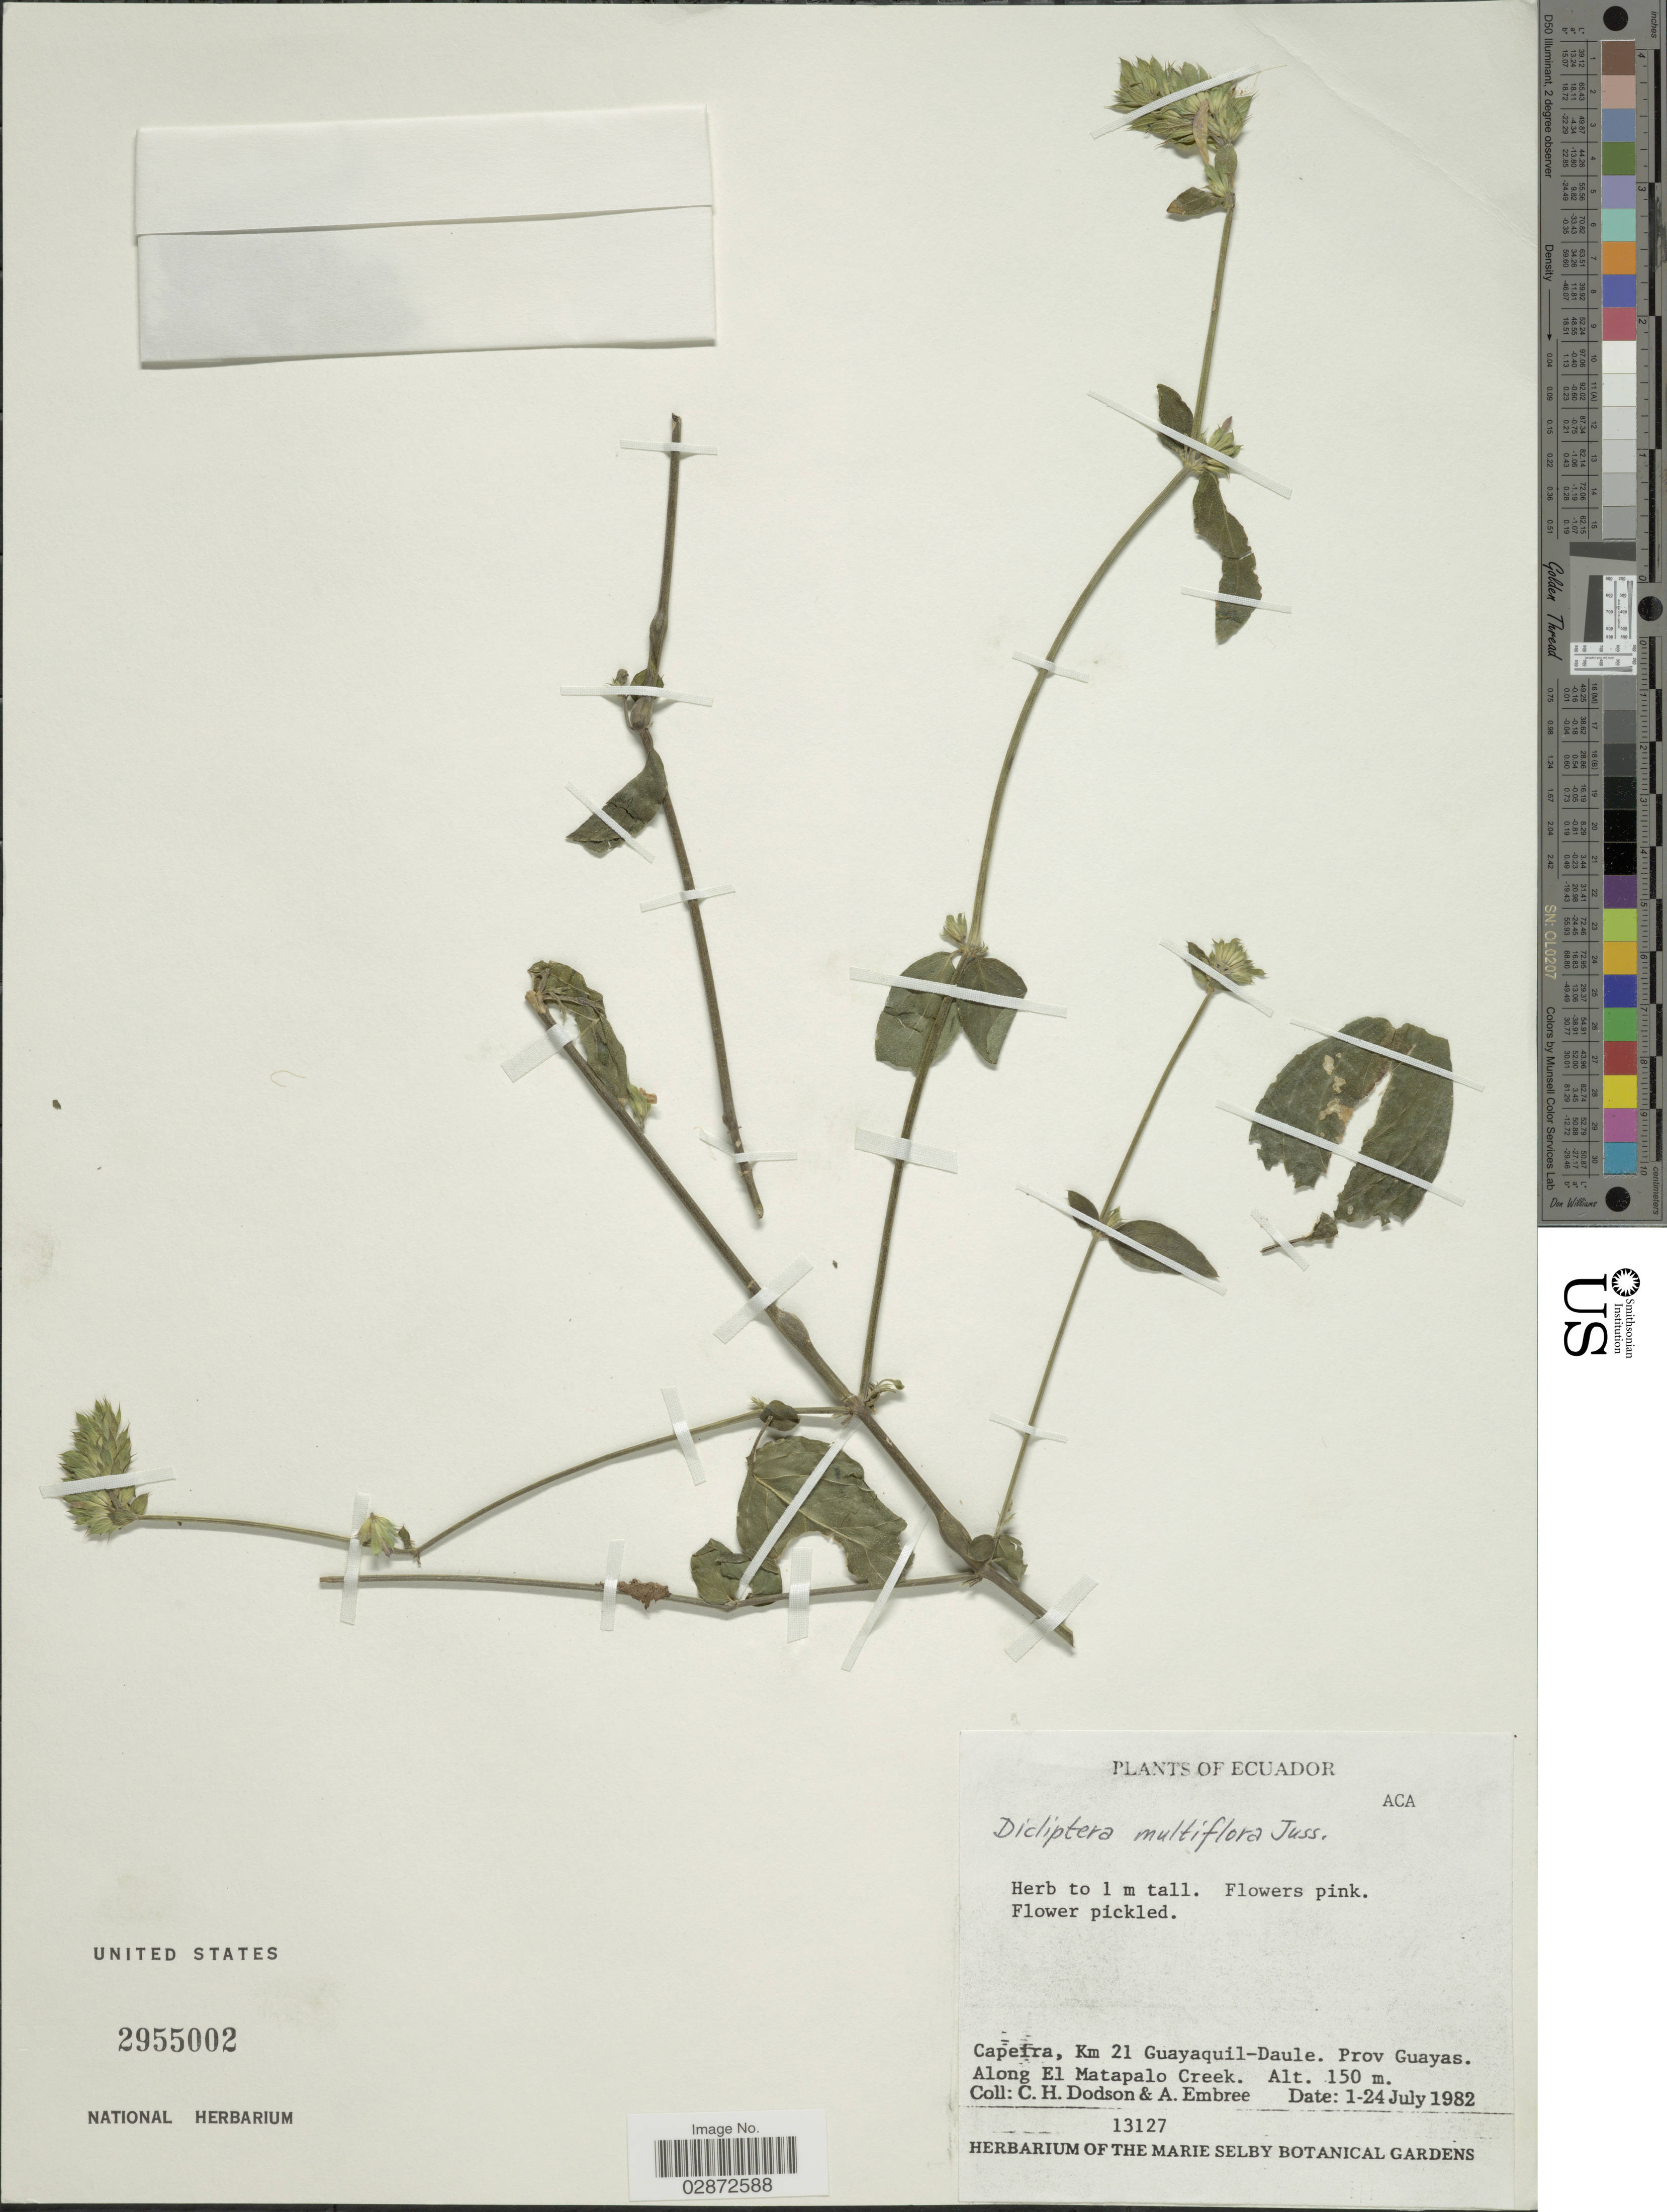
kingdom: Plantae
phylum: Tracheophyta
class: Magnoliopsida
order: Lamiales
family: Acanthaceae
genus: Dicliptera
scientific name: Dicliptera unguiculata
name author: Nees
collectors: C. H. Dodson & A. Embree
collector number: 13127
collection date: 1982-07-01/1982-07-24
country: Ecuador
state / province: Guayas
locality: Capeira, Km 21 Guayaquil-Daule. Prov. Guayas. Along El Matapalo Creek.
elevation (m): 150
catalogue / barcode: US 2955002